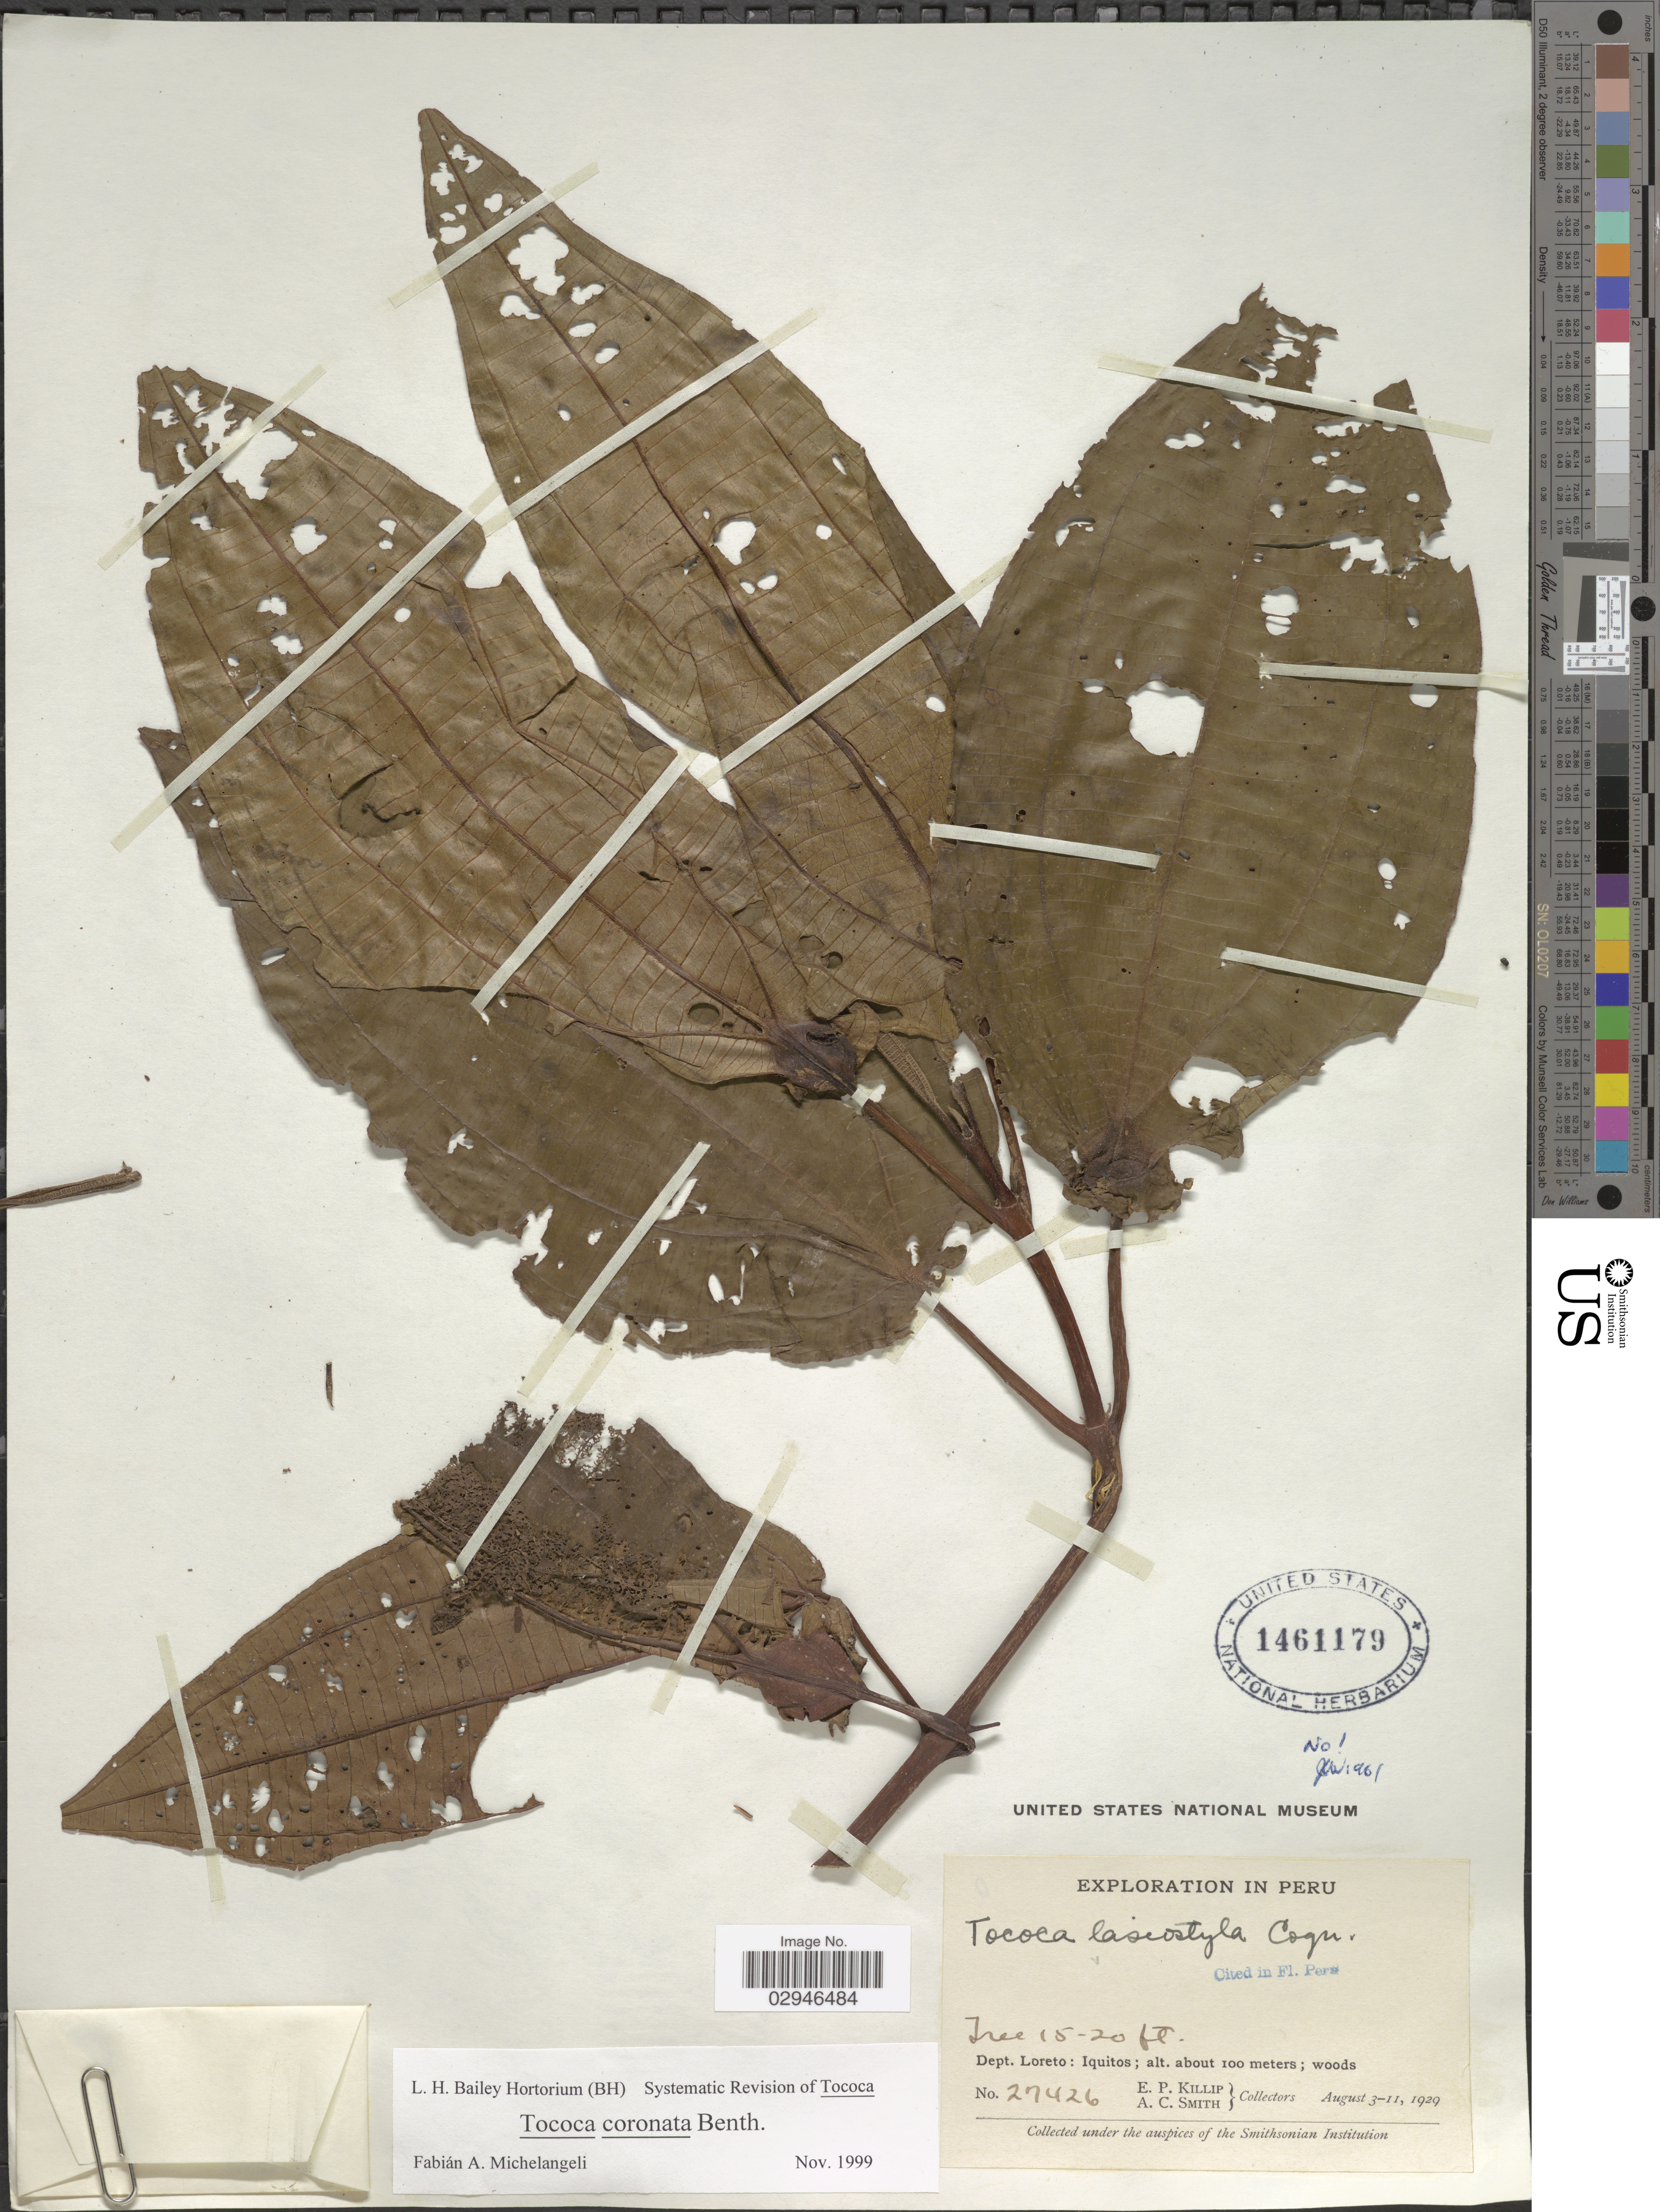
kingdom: Plantae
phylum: Tracheophyta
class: Magnoliopsida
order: Myrtales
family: Melastomataceae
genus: Tococa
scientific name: Tococa coronata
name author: Benth.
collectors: E. P. Killip & A. C. Smith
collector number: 27426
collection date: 1929-08-03/1929-08-11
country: Peru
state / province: Loreto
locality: Dep. Loreto: Iquitos.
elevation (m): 100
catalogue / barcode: US 1461179